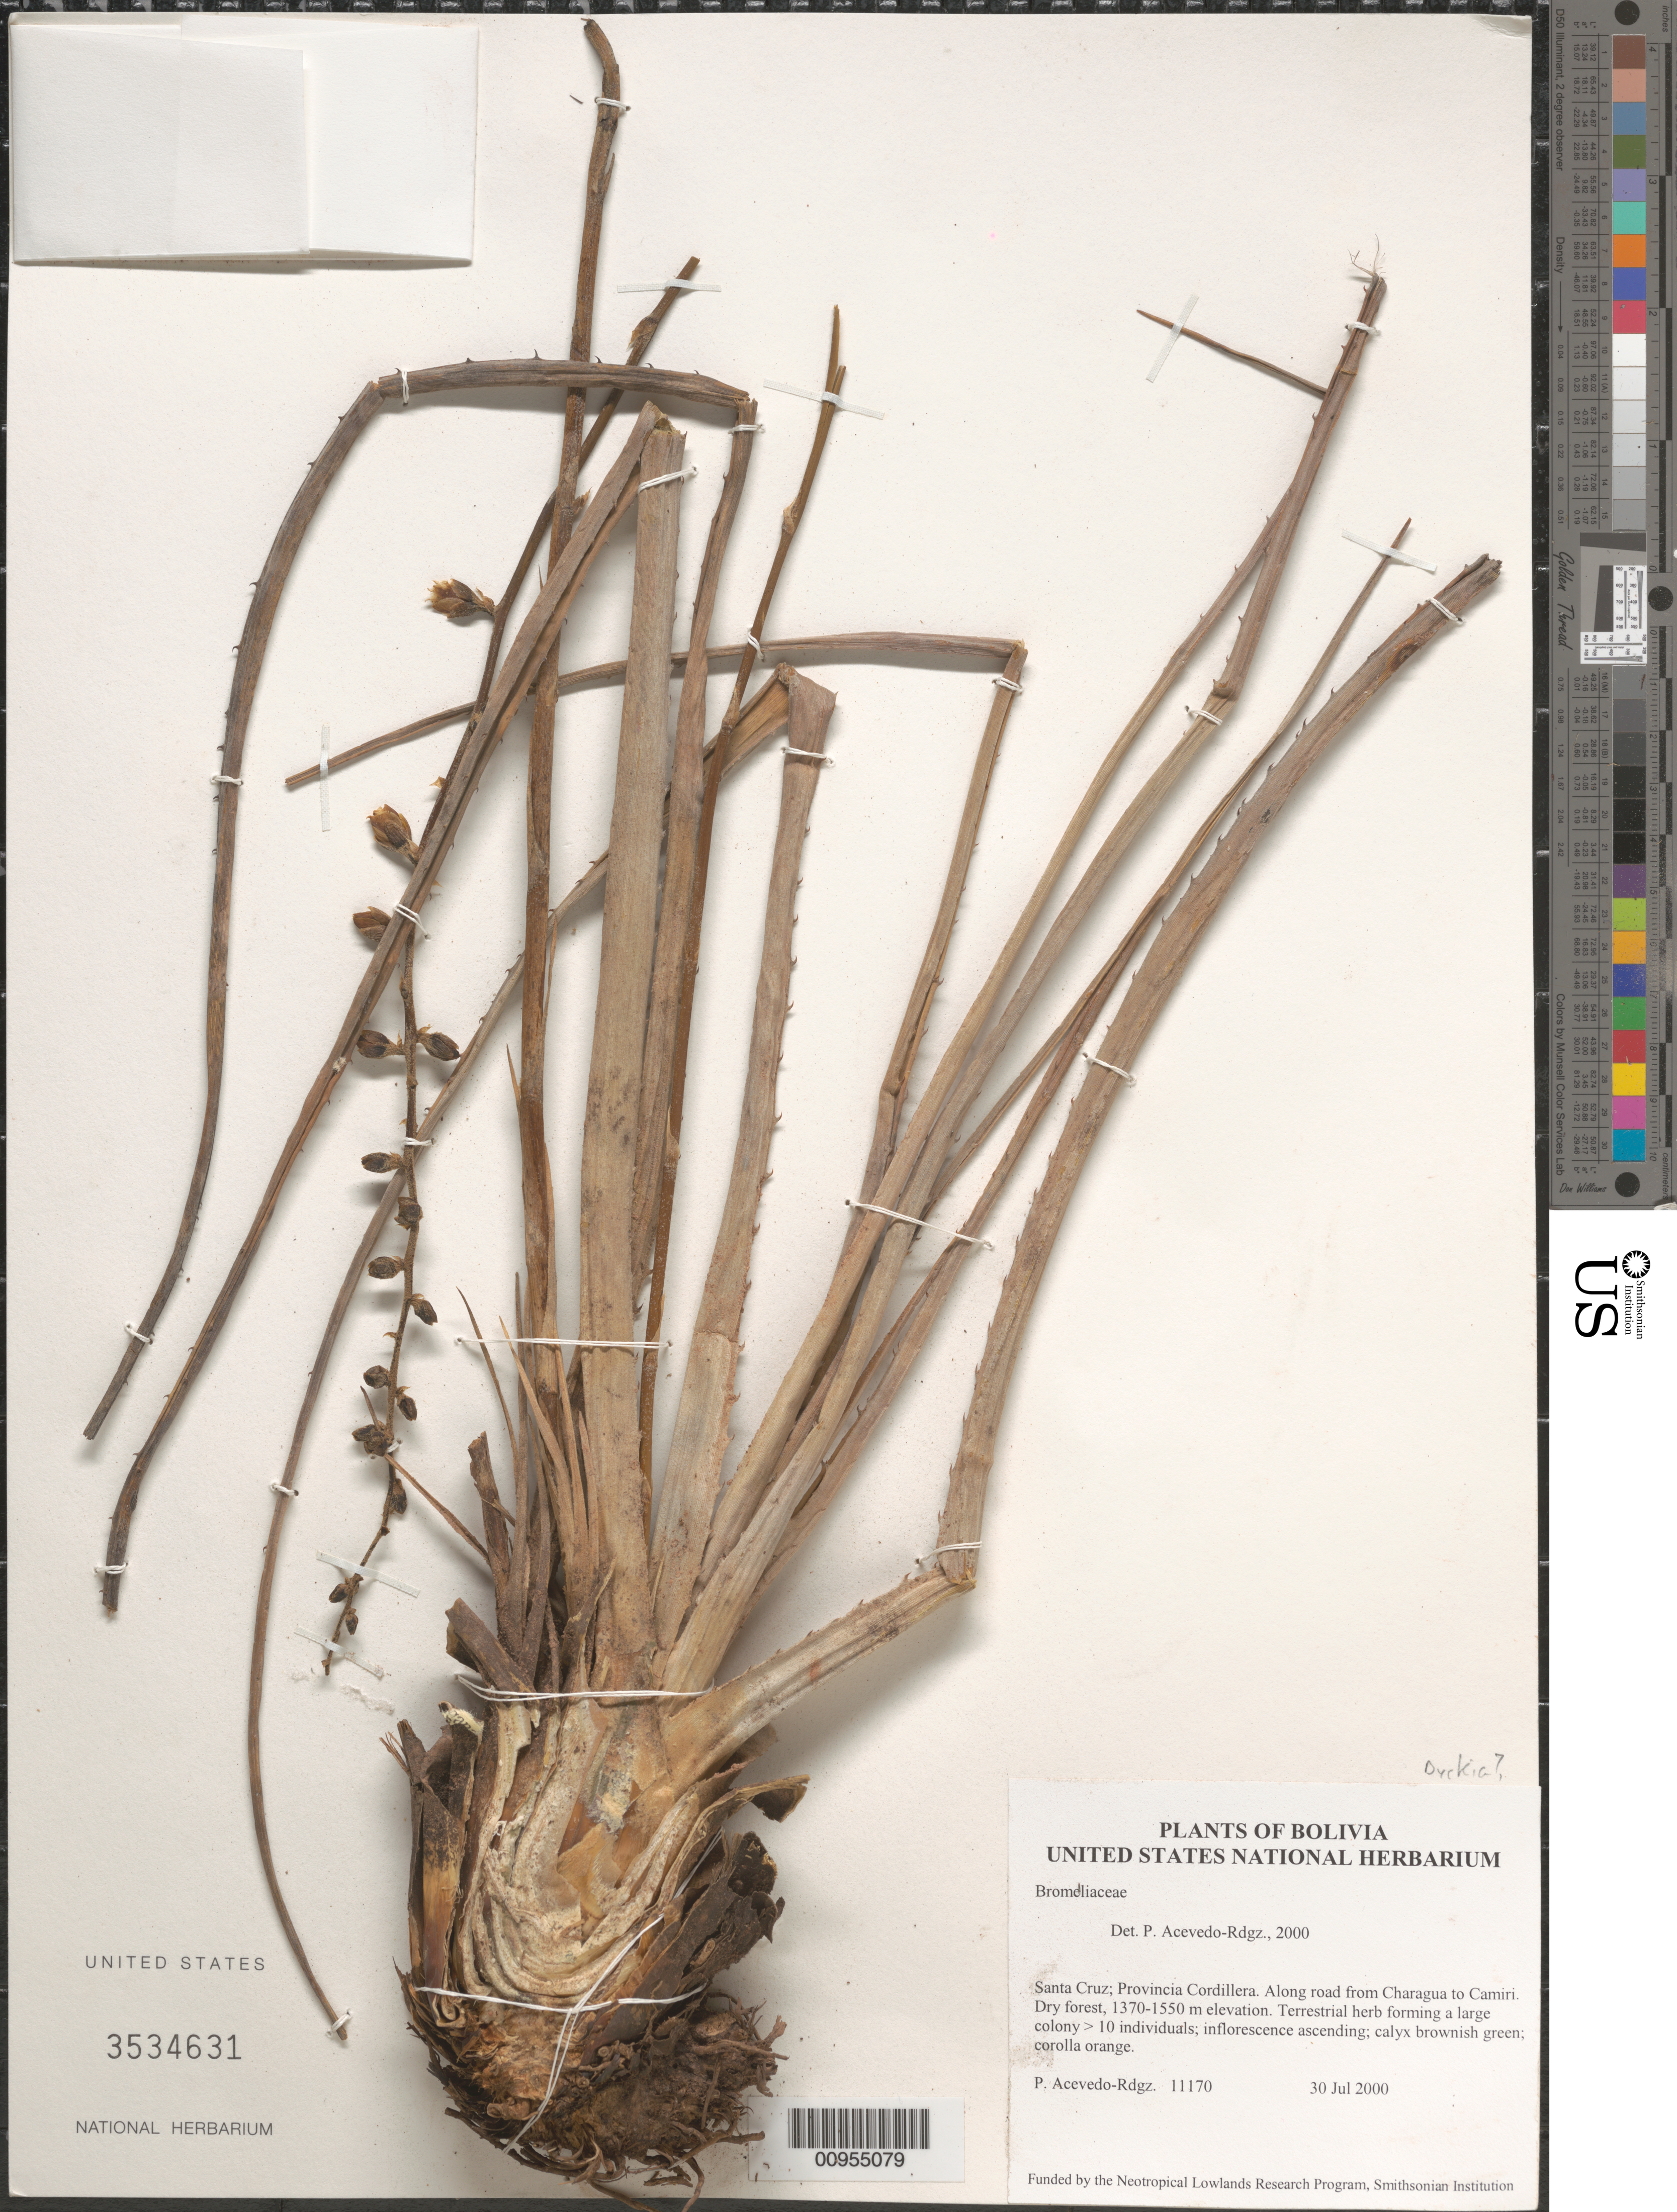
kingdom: Plantae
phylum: Tracheophyta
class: Liliopsida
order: Poales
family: Bromeliaceae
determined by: Acevedo-Rodríguez, P., (BOT), Smithsonian Institution - National Museum of Natural History (UNITED STATES)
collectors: P. Acevedo-Rodr.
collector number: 11170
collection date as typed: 30 Jul 2000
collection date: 2000-07-30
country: Bolivia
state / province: Santa Cruz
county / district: Cordillera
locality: Santa Cruz; Provincia Cordillera. Along road from Charagua to Camiri.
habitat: Dry forest, 1370-1550 m elevation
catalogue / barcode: US 3534631